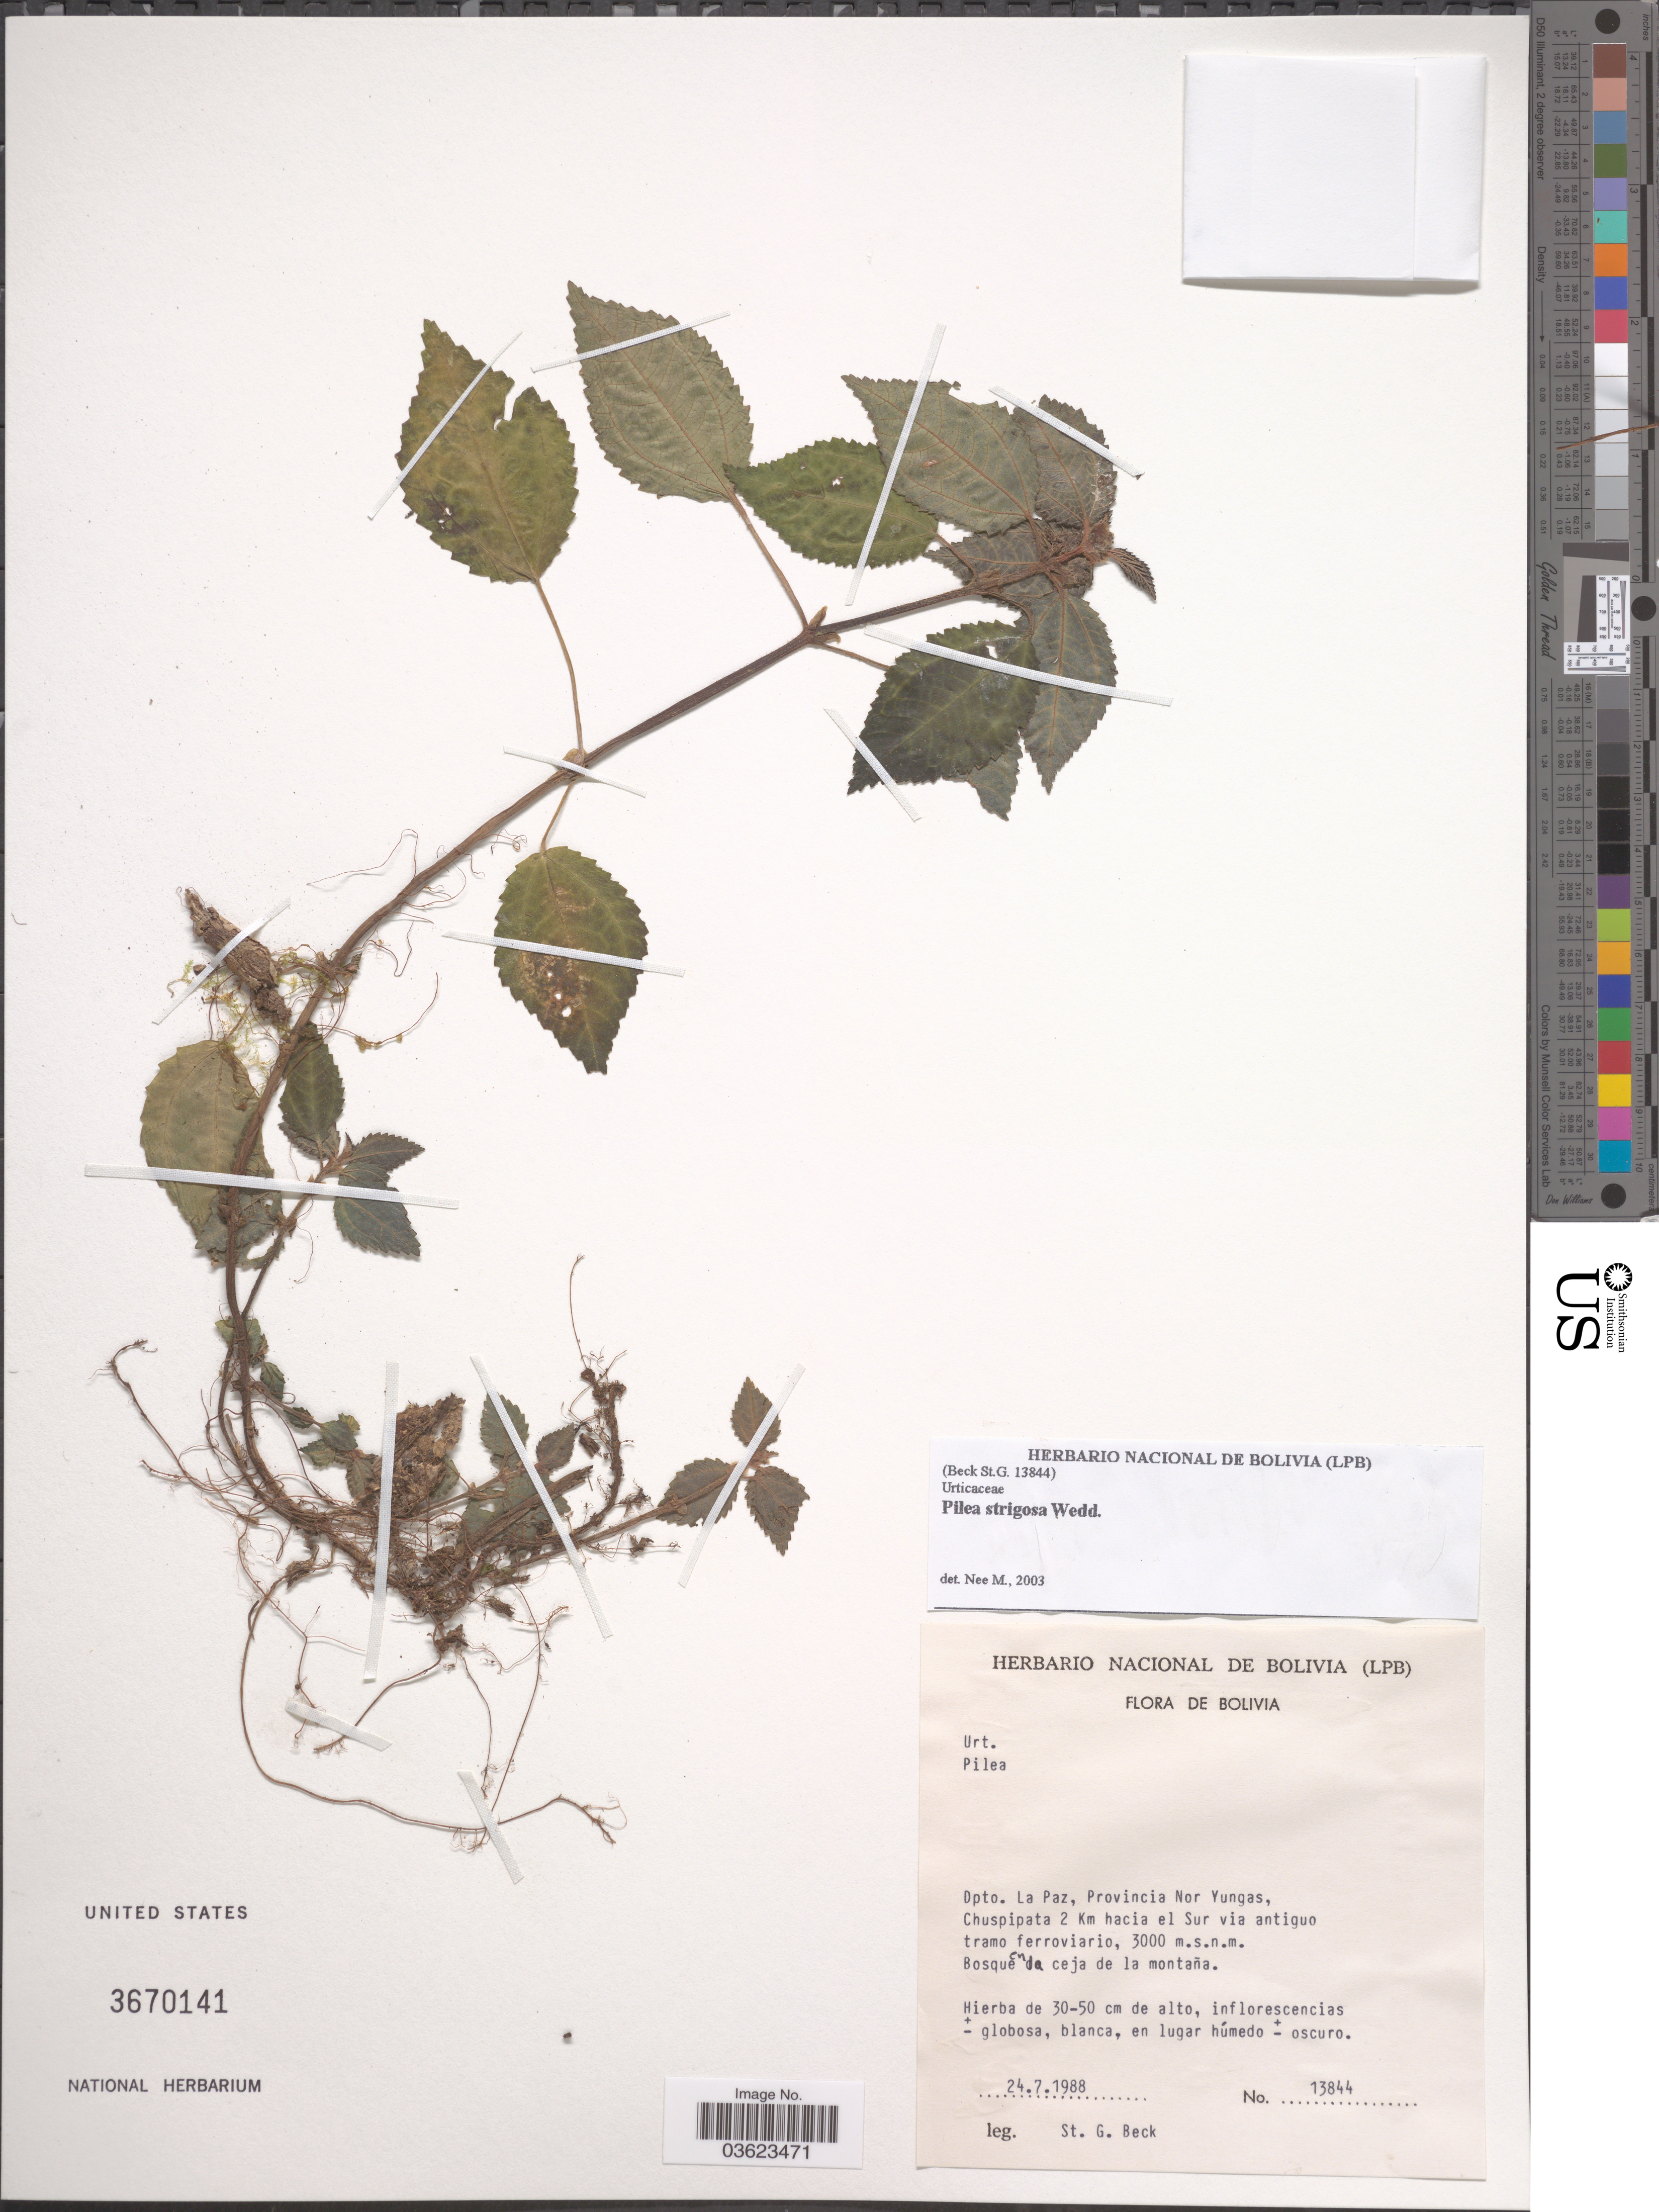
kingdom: Plantae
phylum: Tracheophyta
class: Magnoliopsida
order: Rosales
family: Urticaceae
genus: Pilea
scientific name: Pilea strigosa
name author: Wedd.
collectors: S. G. Beck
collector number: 13844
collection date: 1988-07-24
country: Bolivia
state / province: La Paz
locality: Dpto. La Paz, Provincia Nor Yungas, Chuspipata 2 Km hacia el Sur via antiguo tramo ferroviario.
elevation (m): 3000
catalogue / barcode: US 3670141